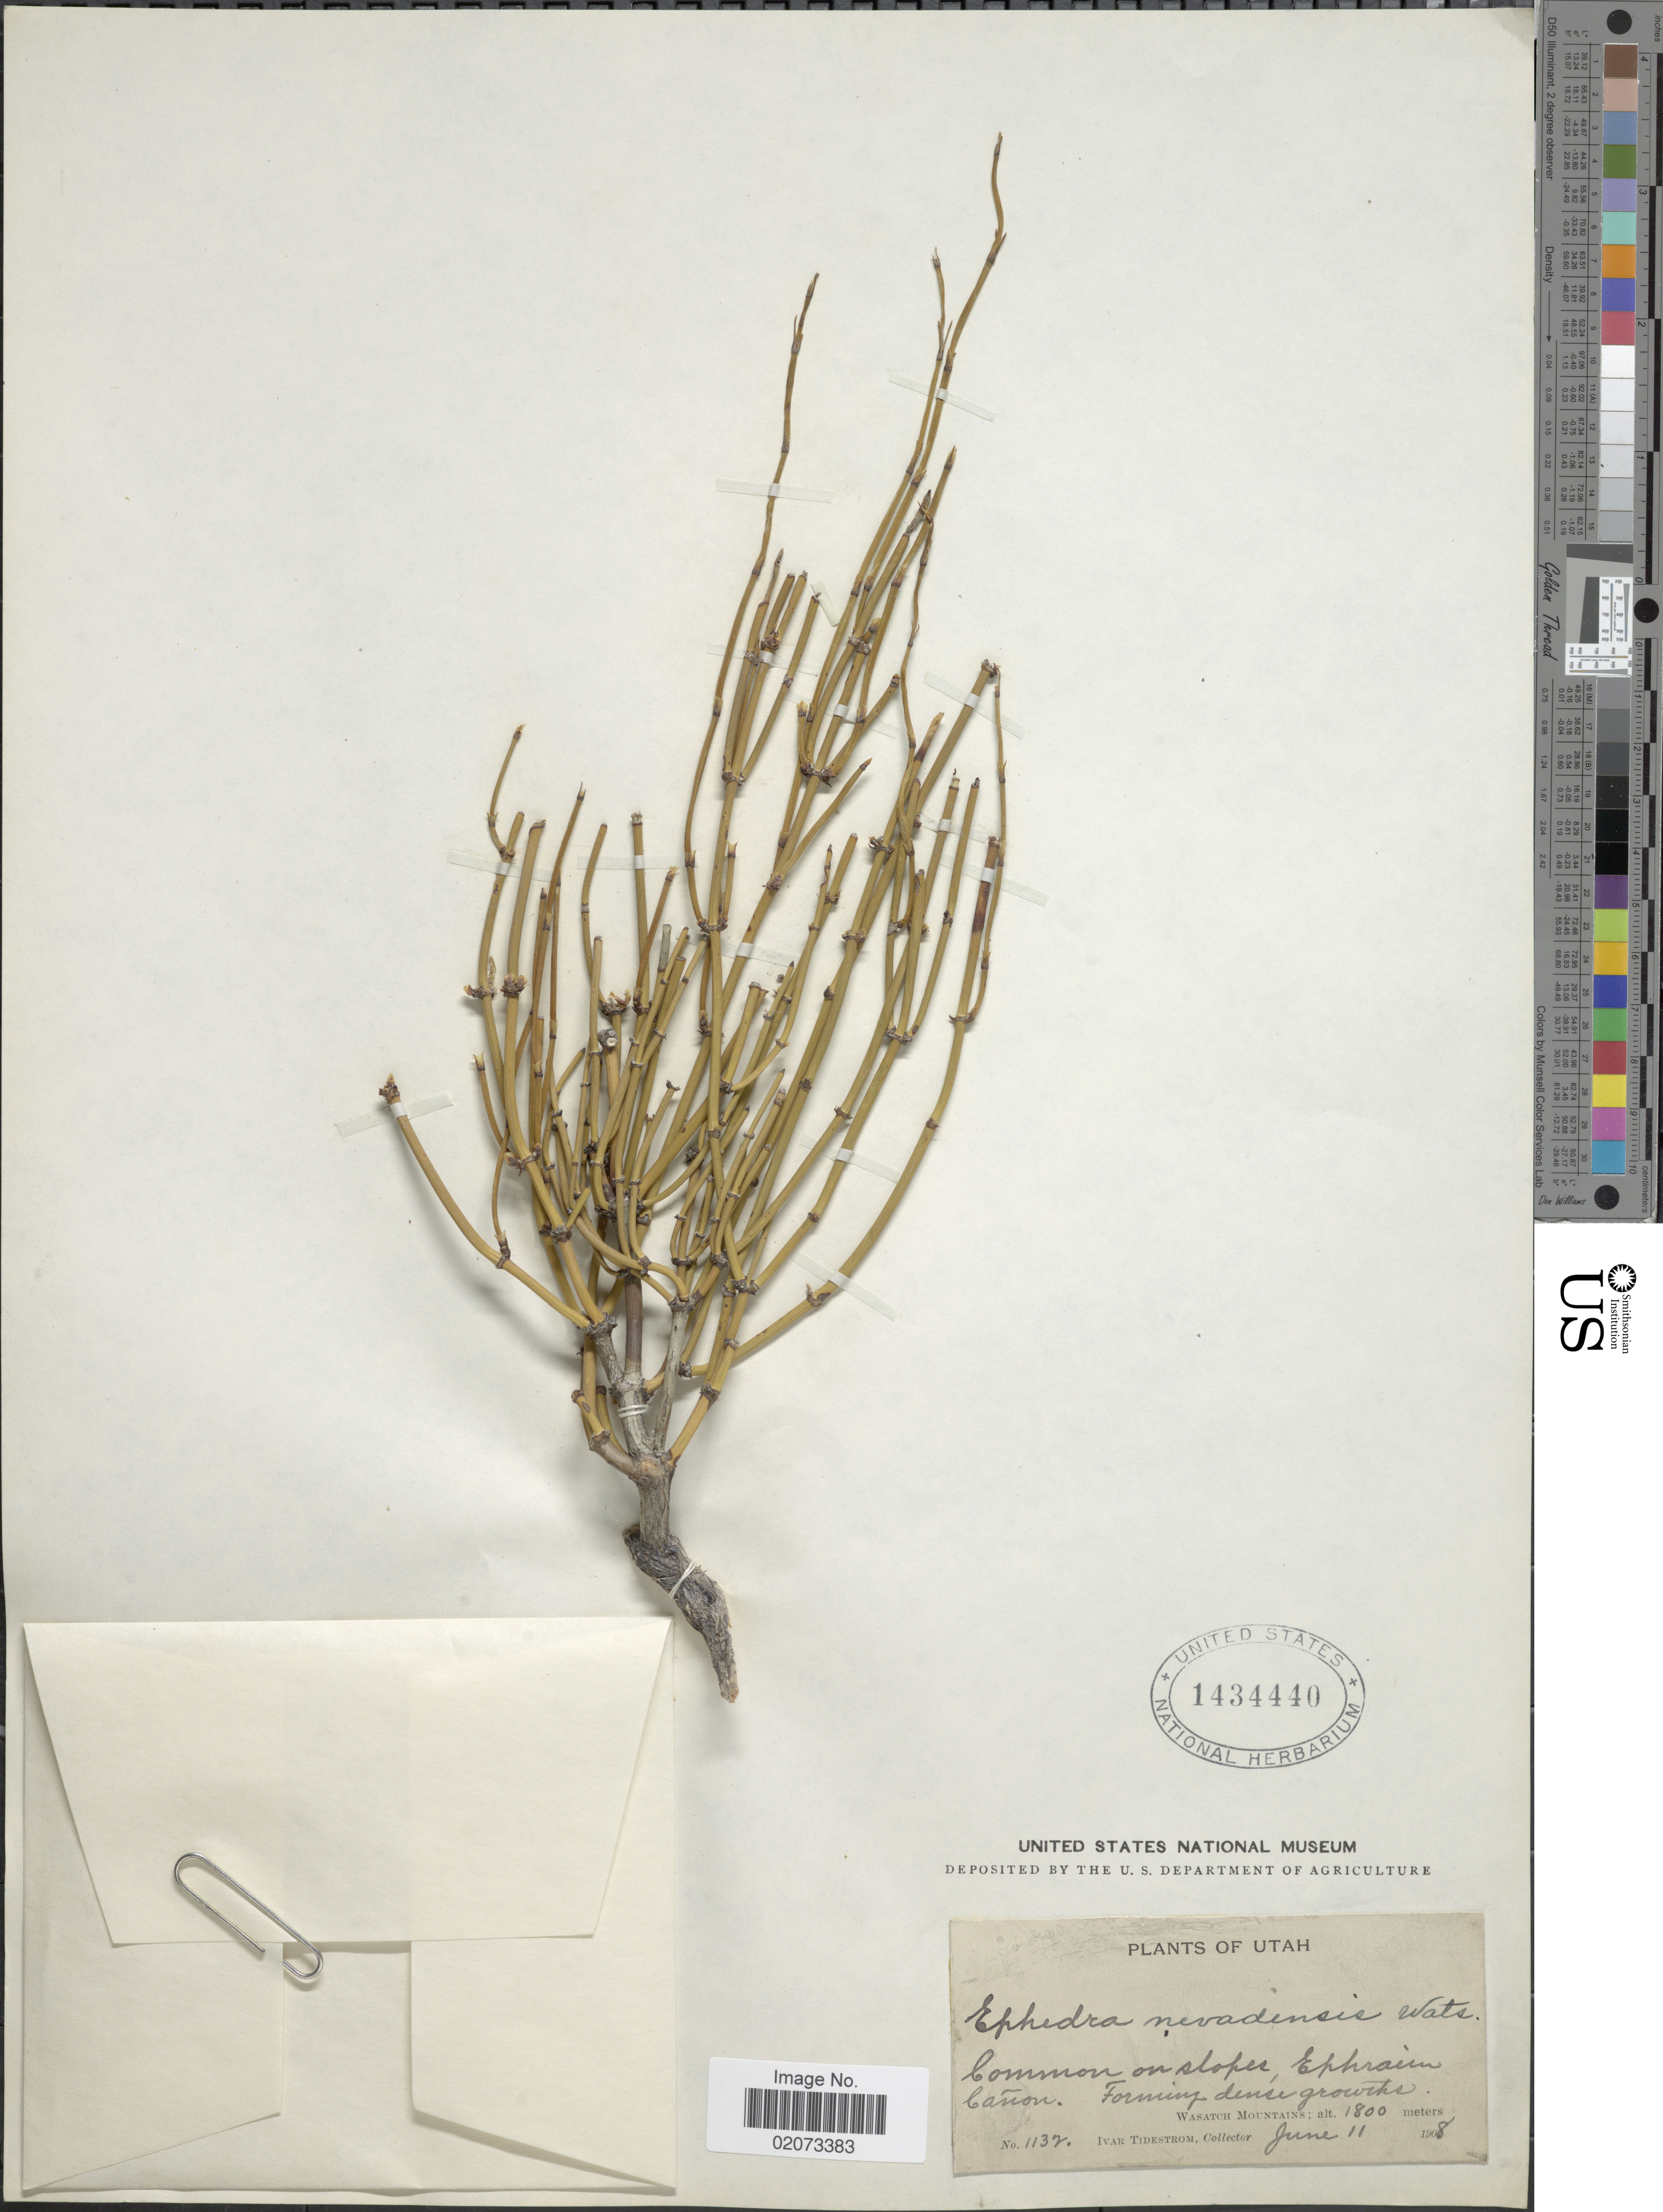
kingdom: Plantae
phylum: Tracheophyta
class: Gnetopsida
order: Ephedrales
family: Ephedraceae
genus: Ephedra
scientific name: Ephedra nevadensis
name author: S. Watson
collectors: I. F. Tidestrom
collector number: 1132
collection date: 1908-06-11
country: United States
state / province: Utah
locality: Utah, on slopes Ephrain Canon, Forming dense growth. Wasath Mountains.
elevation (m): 1800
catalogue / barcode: US 1434440